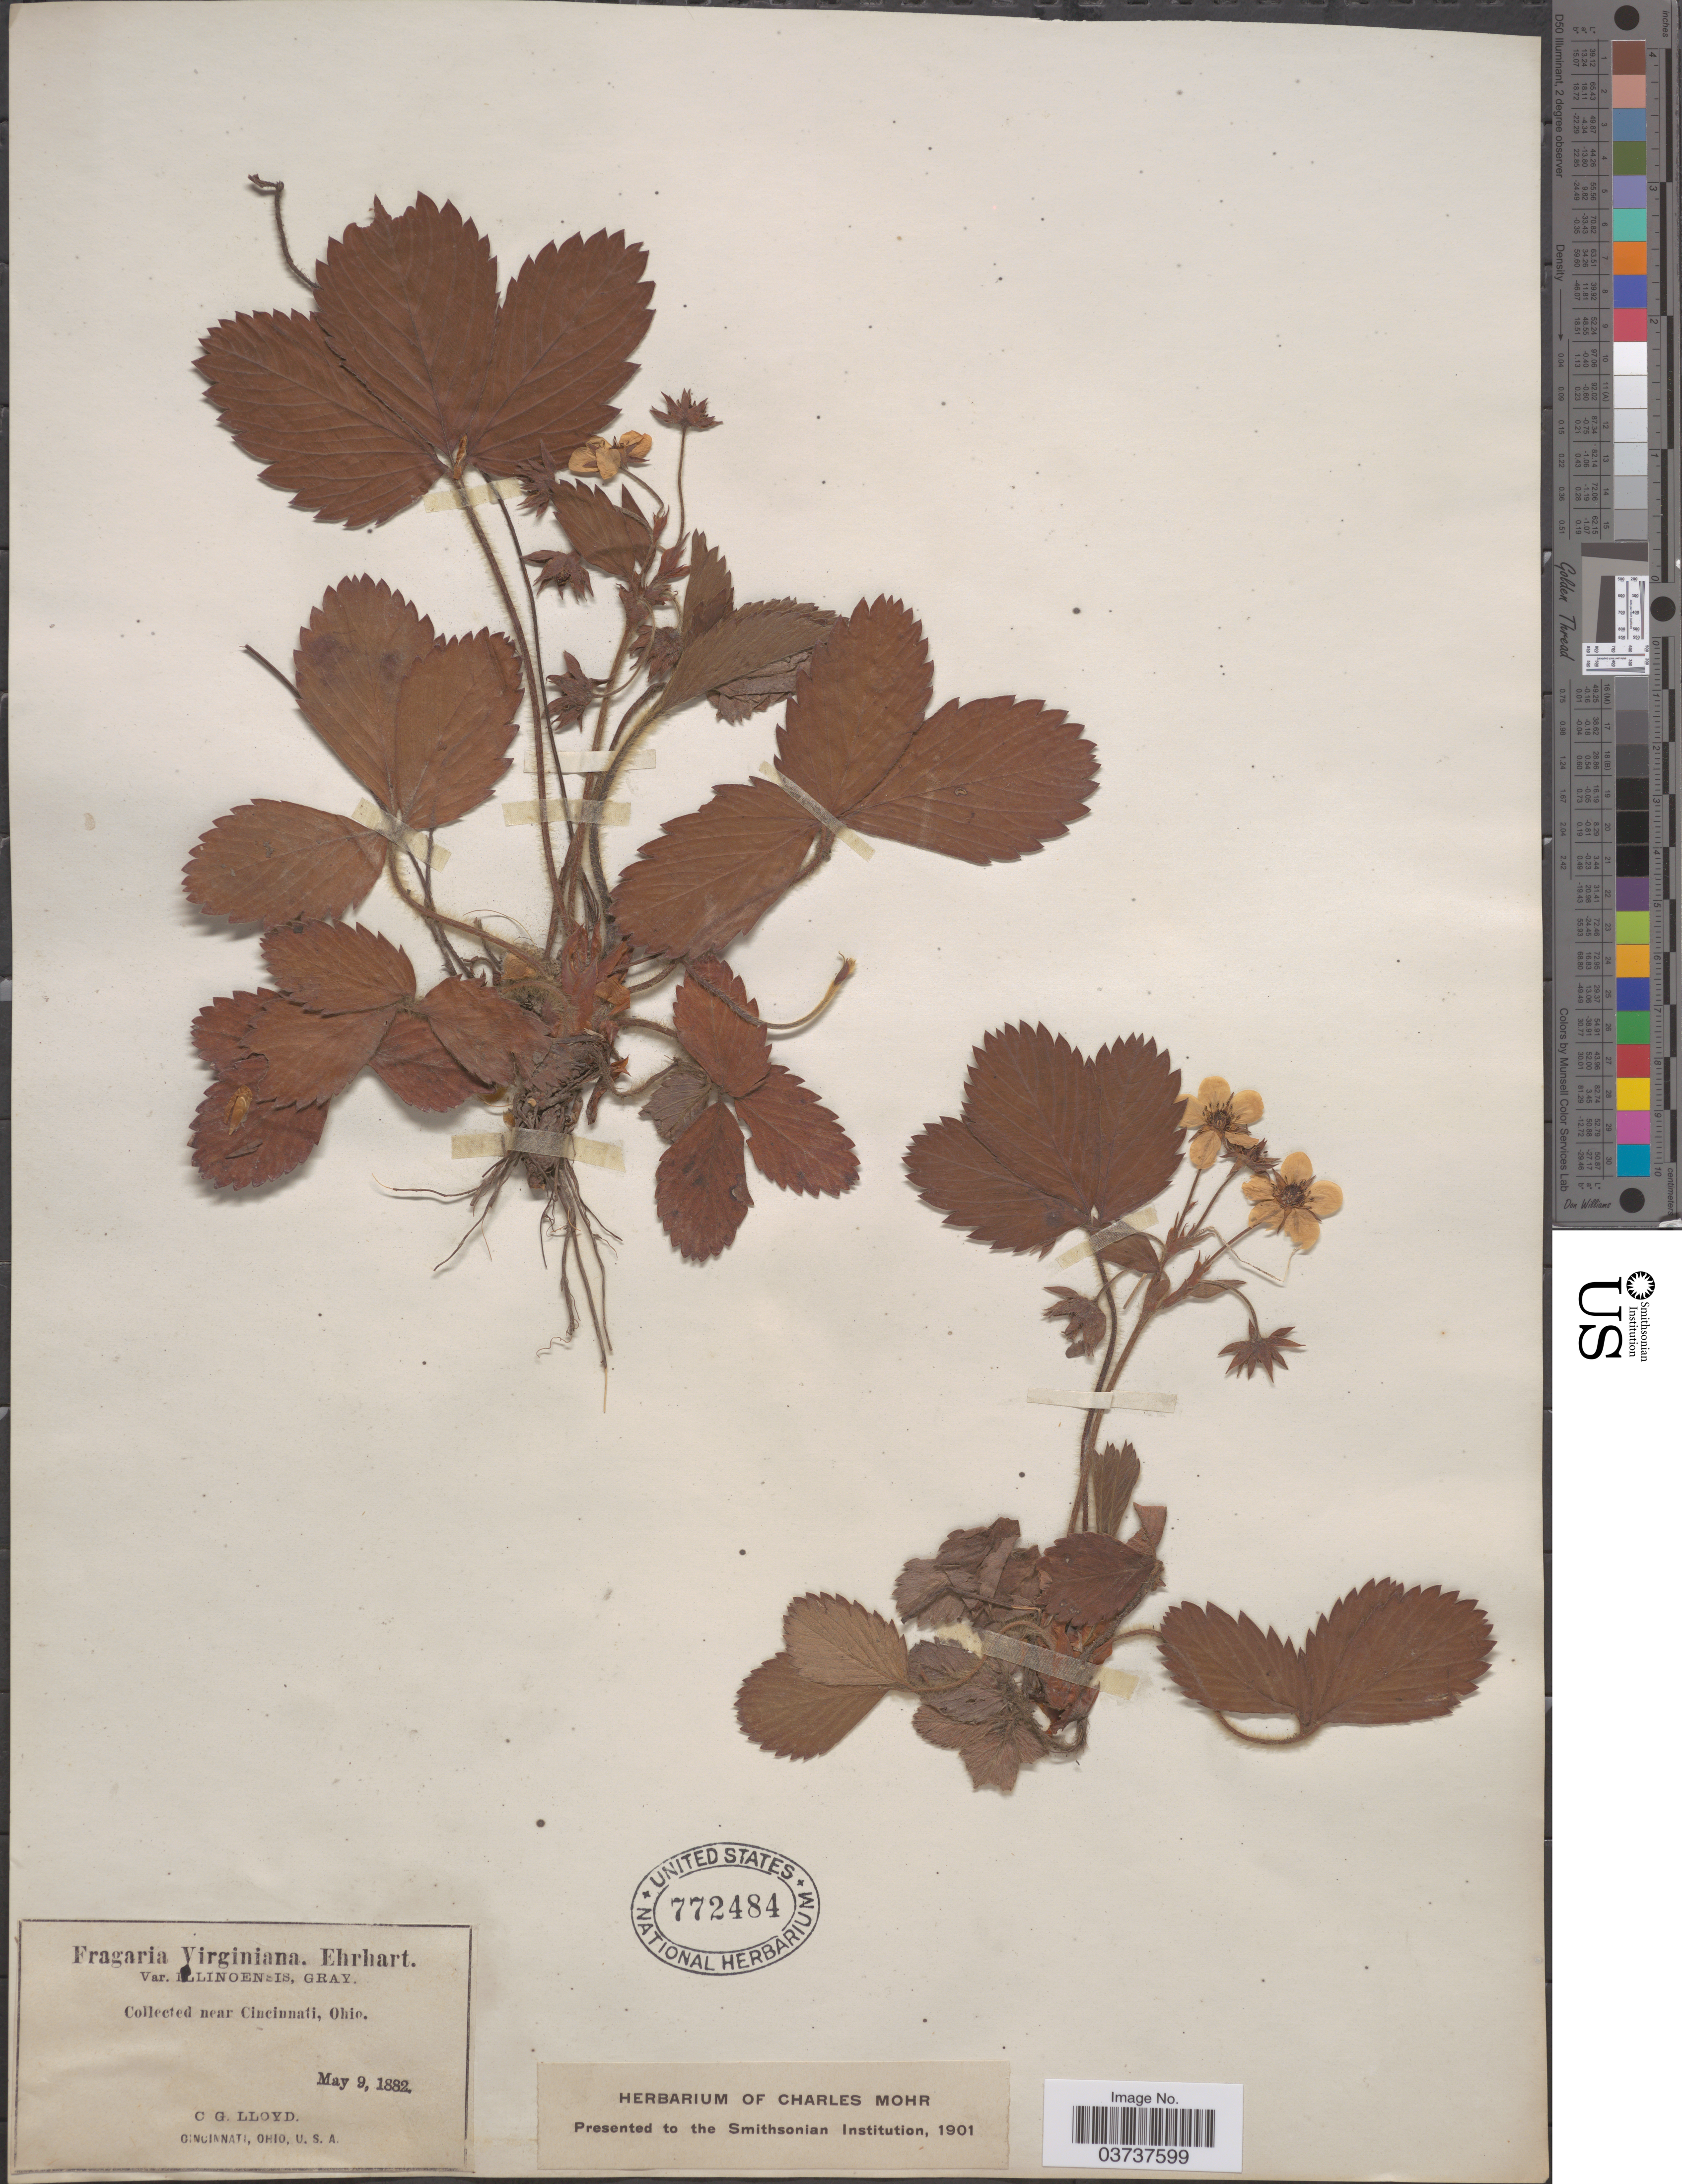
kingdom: Plantae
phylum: Tracheophyta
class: Magnoliopsida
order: Rosales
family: Rosaceae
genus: Fragaria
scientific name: Fragaria virginiana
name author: Mill.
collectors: C. G. Lloyd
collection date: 1882-05-09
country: United States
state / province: Ohio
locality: Near Cincinnati.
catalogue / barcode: US 772484